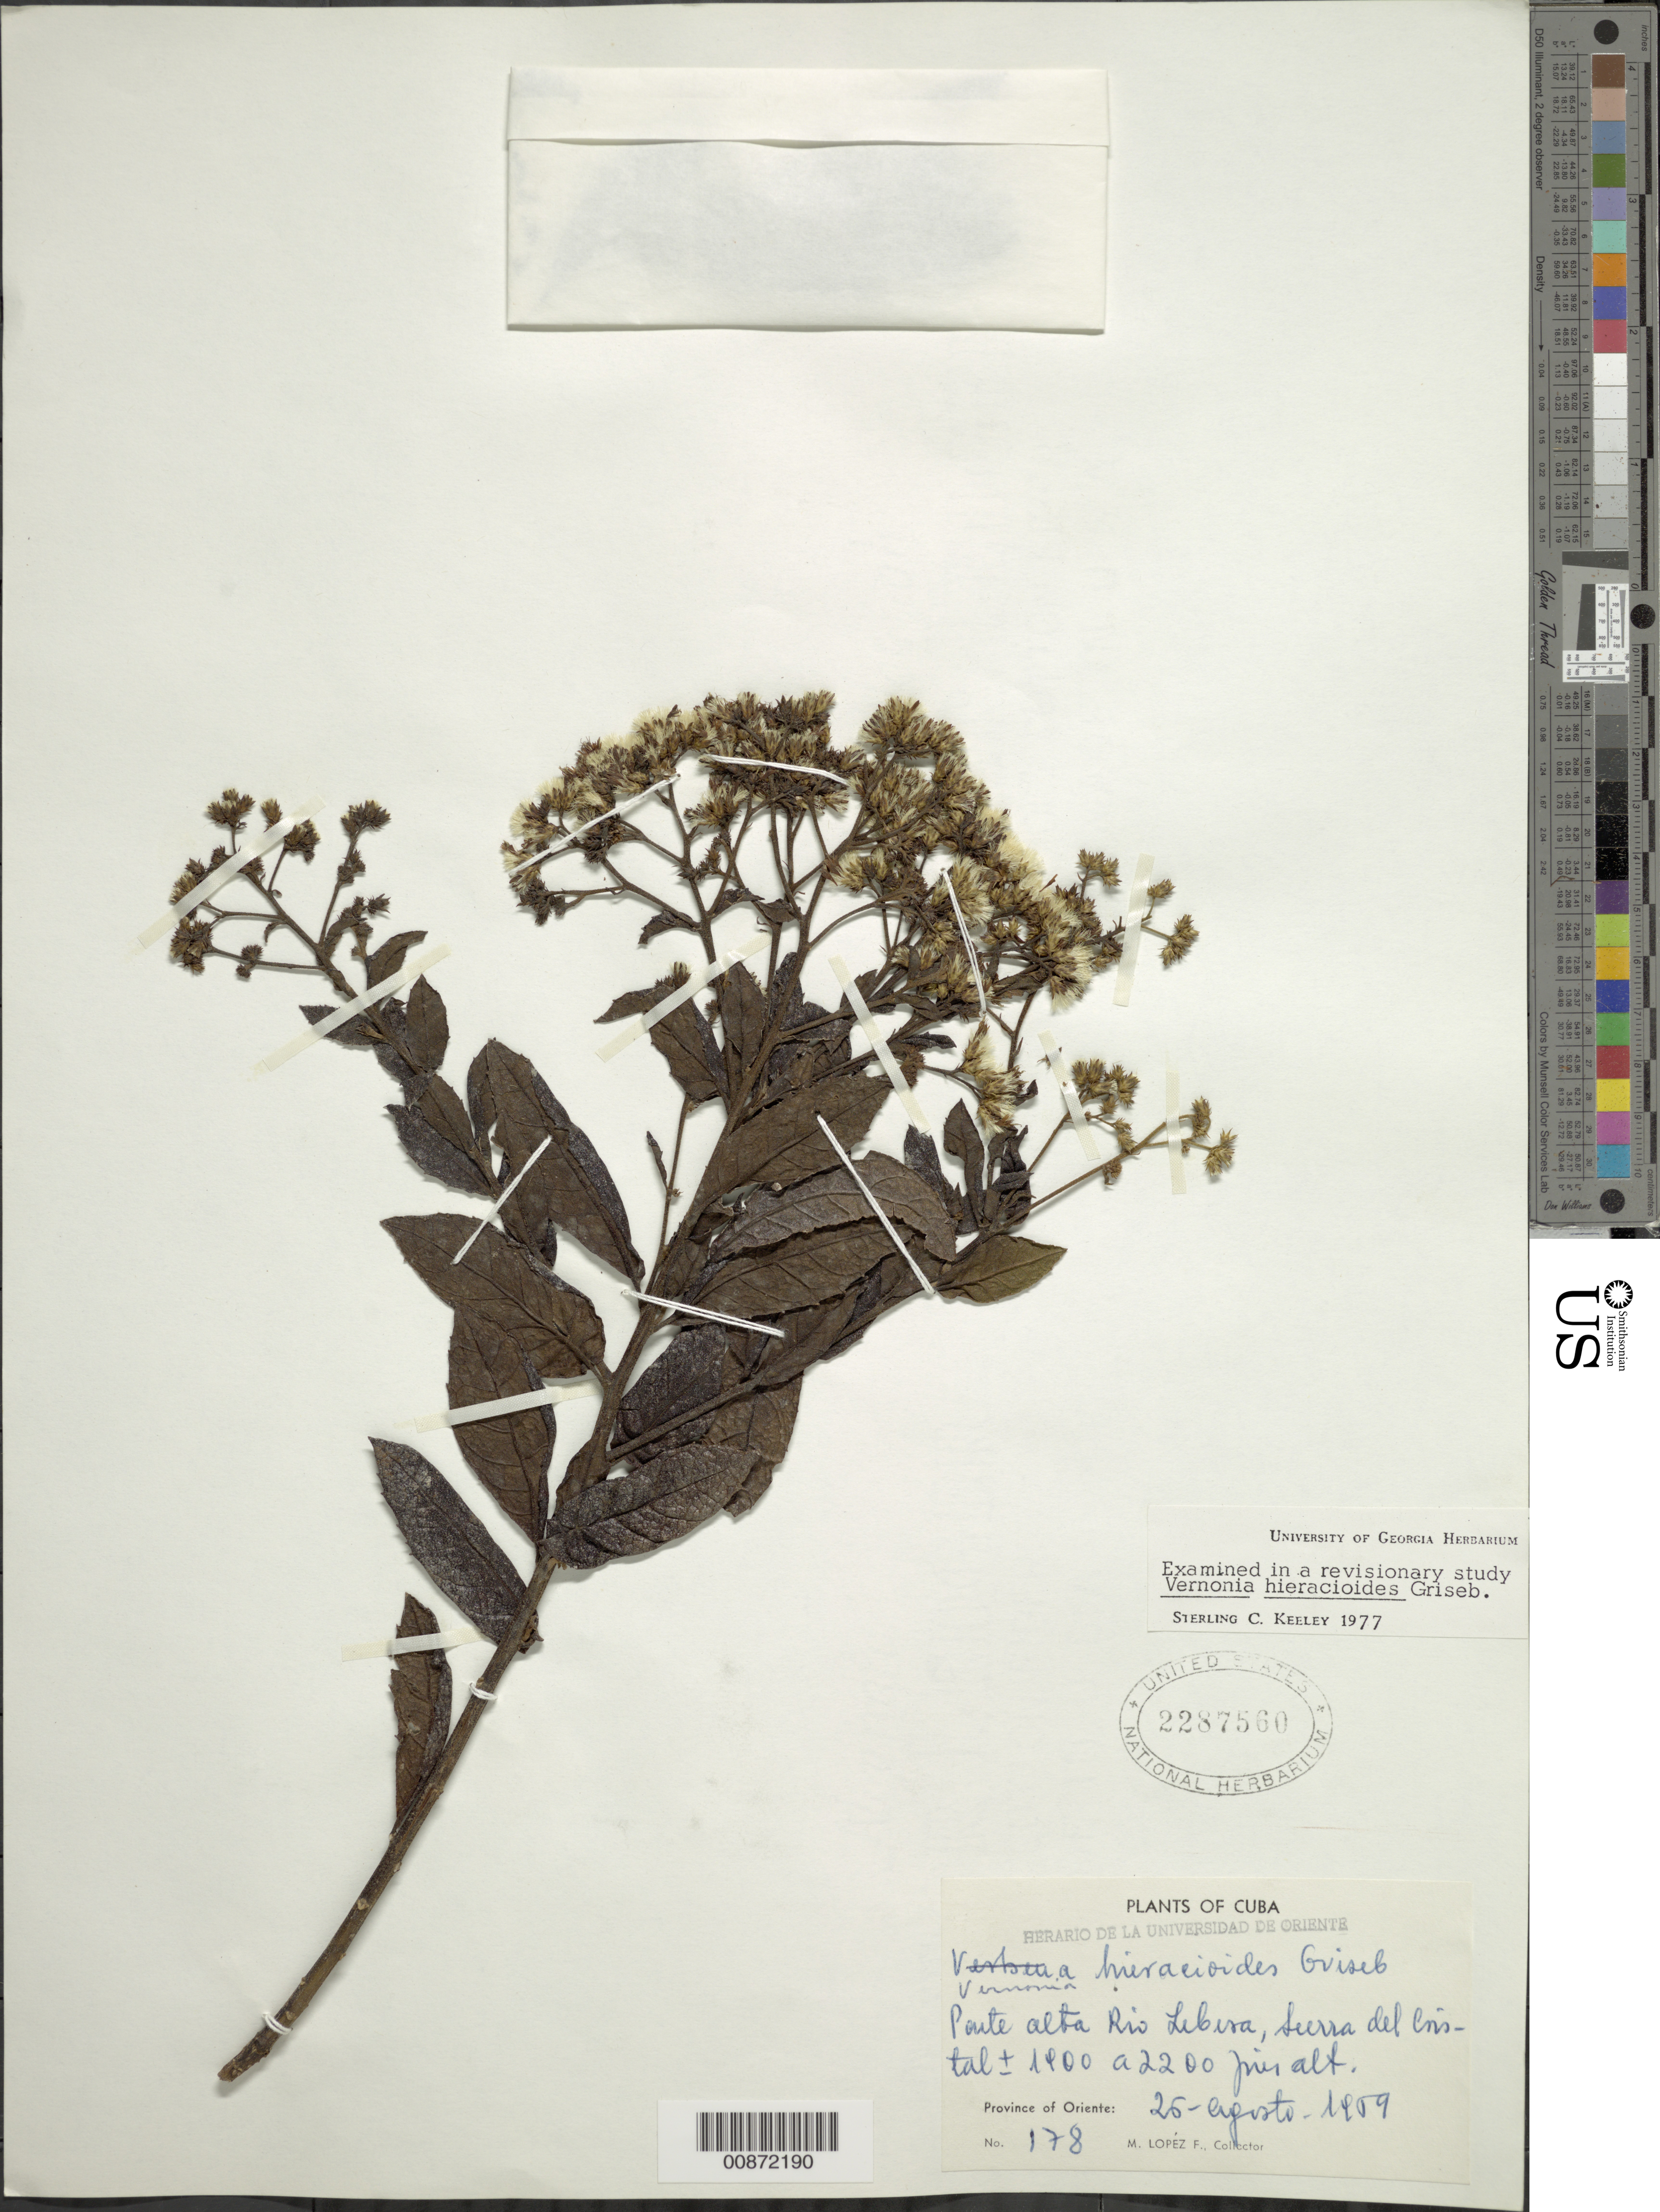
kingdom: Plantae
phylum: Tracheophyta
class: Magnoliopsida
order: Asterales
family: Asteraceae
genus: Vernonanthura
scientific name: Vernonanthura hieracioides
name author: (Griseb.) H. Rob.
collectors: M. López Figueiras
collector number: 178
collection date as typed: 26 Aug 1909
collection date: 1909-08-26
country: Cuba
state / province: Oriente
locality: Poute alta Río Lecesa (sp?), Sierra del C-stal (sp?)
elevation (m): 427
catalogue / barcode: US 2287560